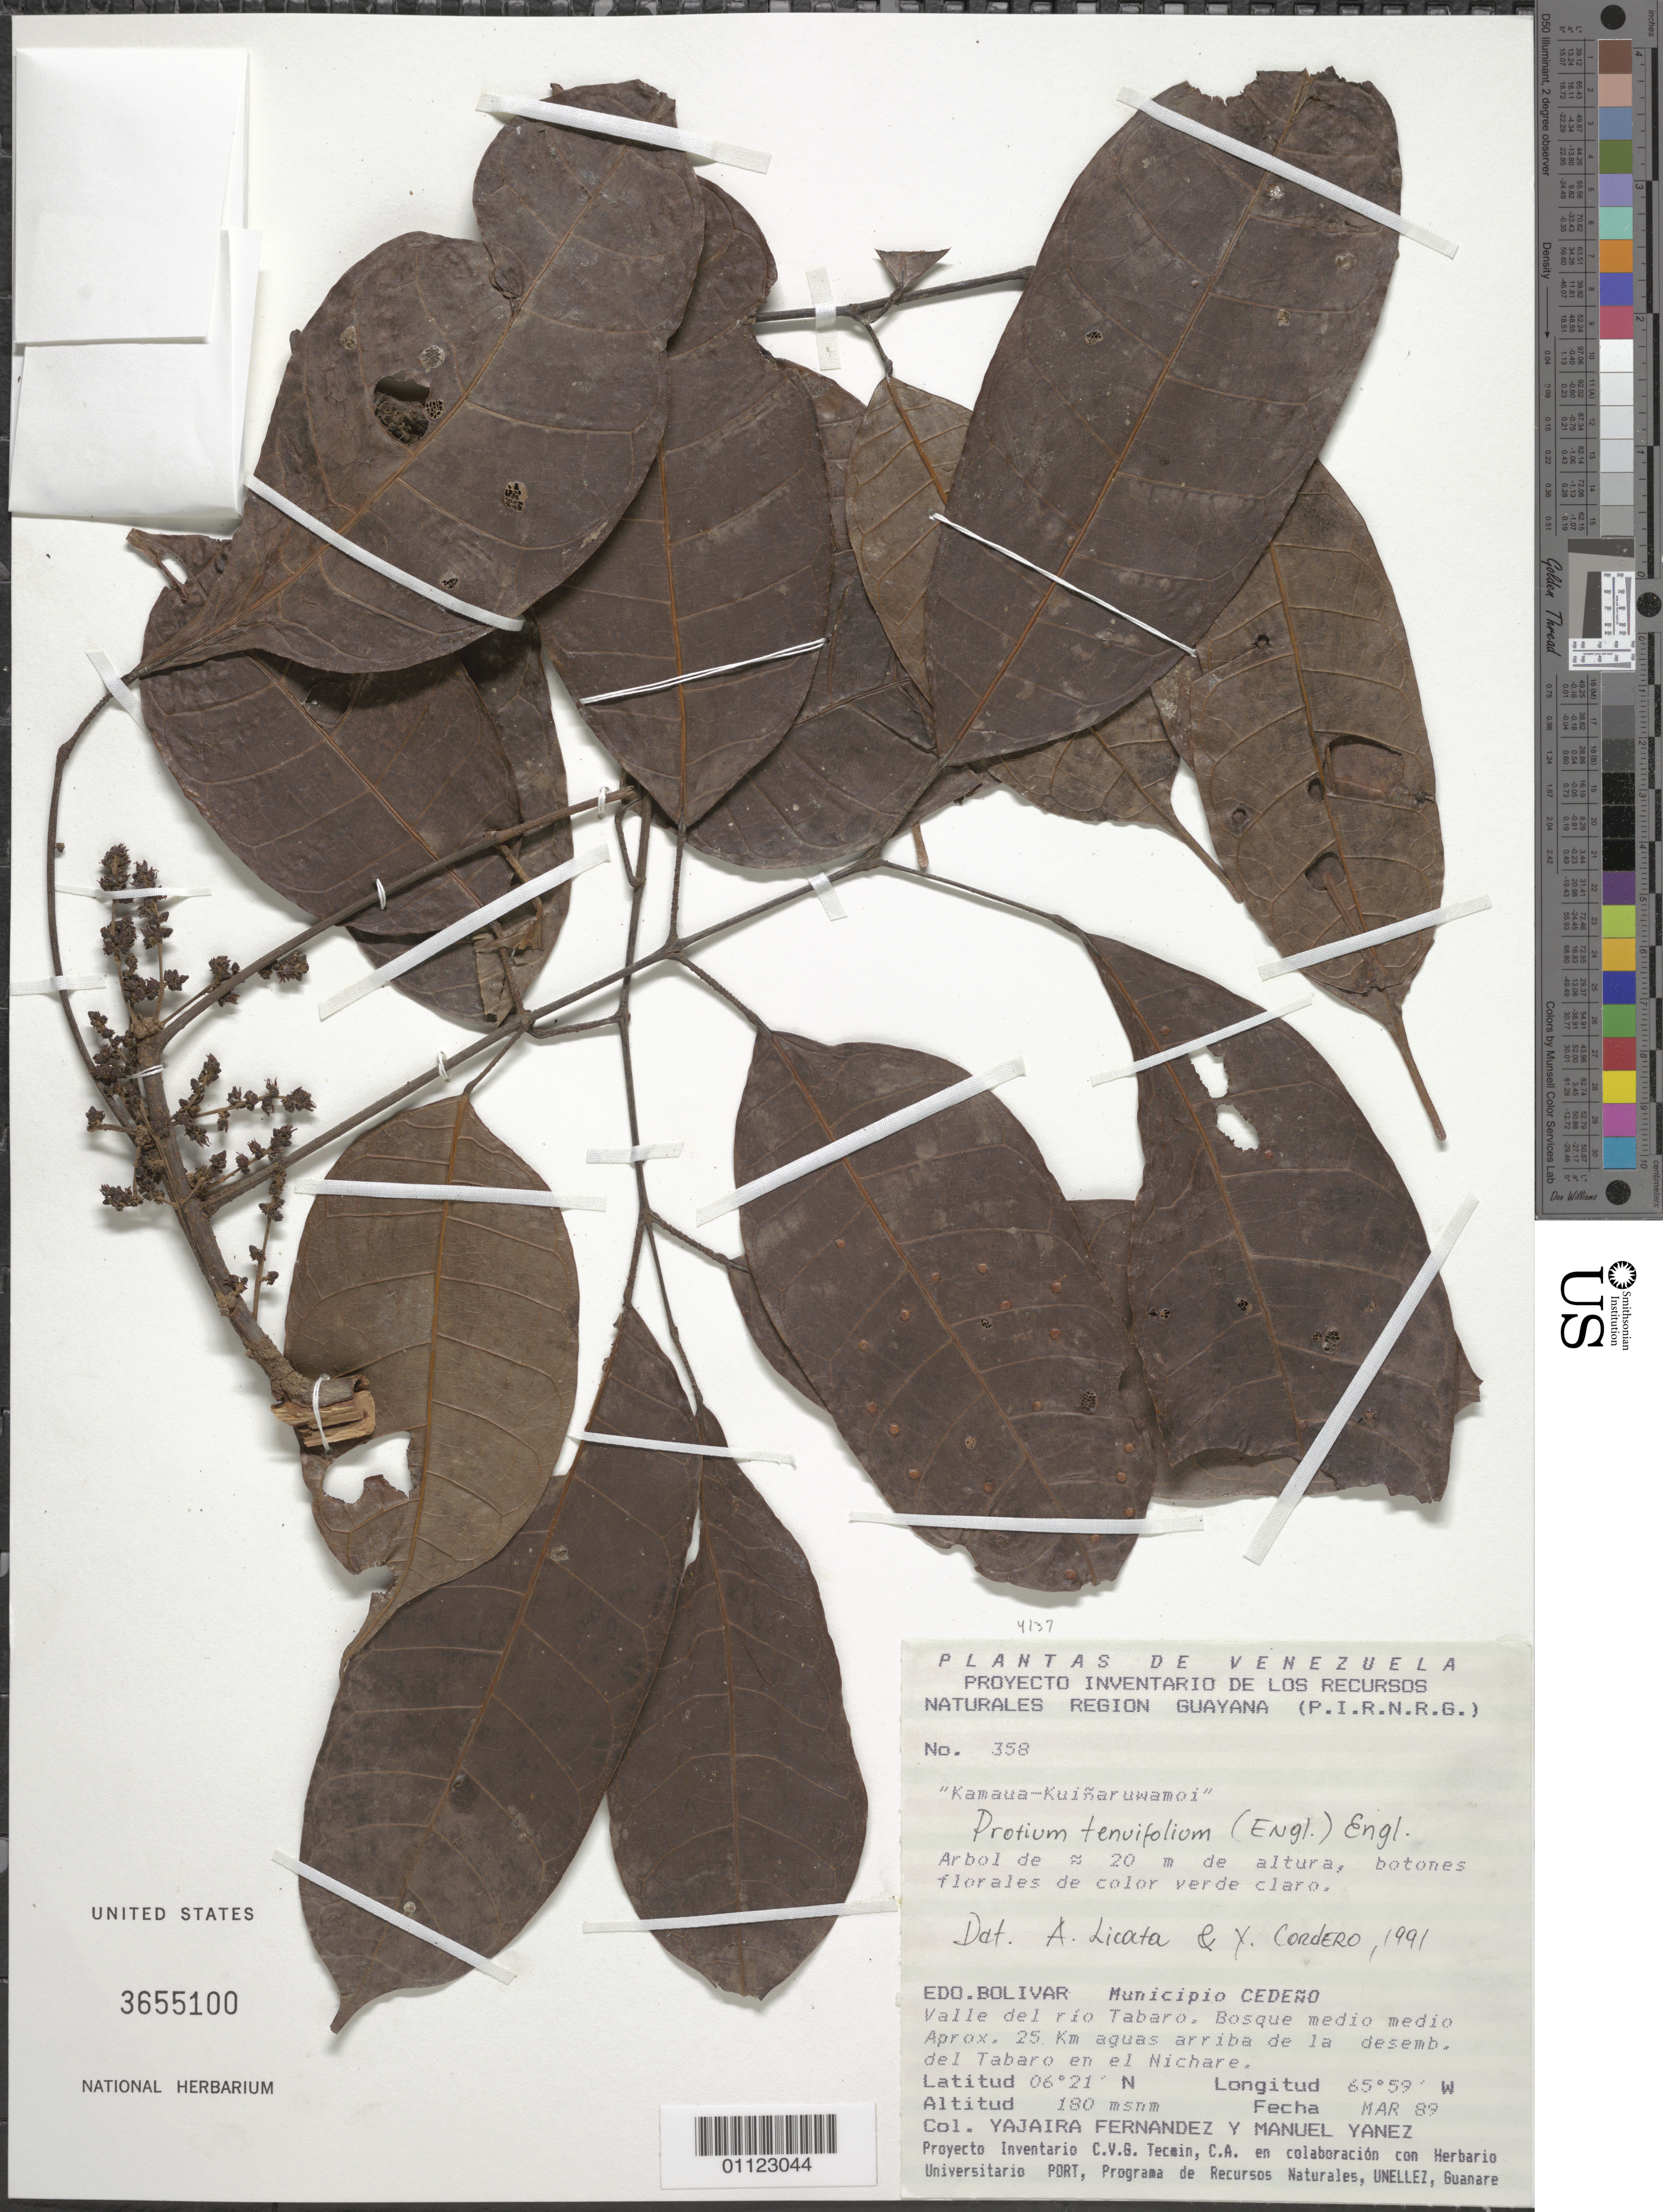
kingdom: Plantae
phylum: Tracheophyta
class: Magnoliopsida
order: Sapindales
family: Burseraceae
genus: Protium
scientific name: Protium tenuifolium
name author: (Engl.) Engl.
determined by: Licata, A.; Cordero, Y.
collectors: Y. Fernandez & M. Yanez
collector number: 358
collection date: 1989-03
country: Venezuela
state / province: Bolívar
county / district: Cedeño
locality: Valle del rio Tabaro. Aprox. 25 km agaus arriba de la desemb. del Tabaro en el Nichare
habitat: Bosque medio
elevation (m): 180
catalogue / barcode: US 3655100